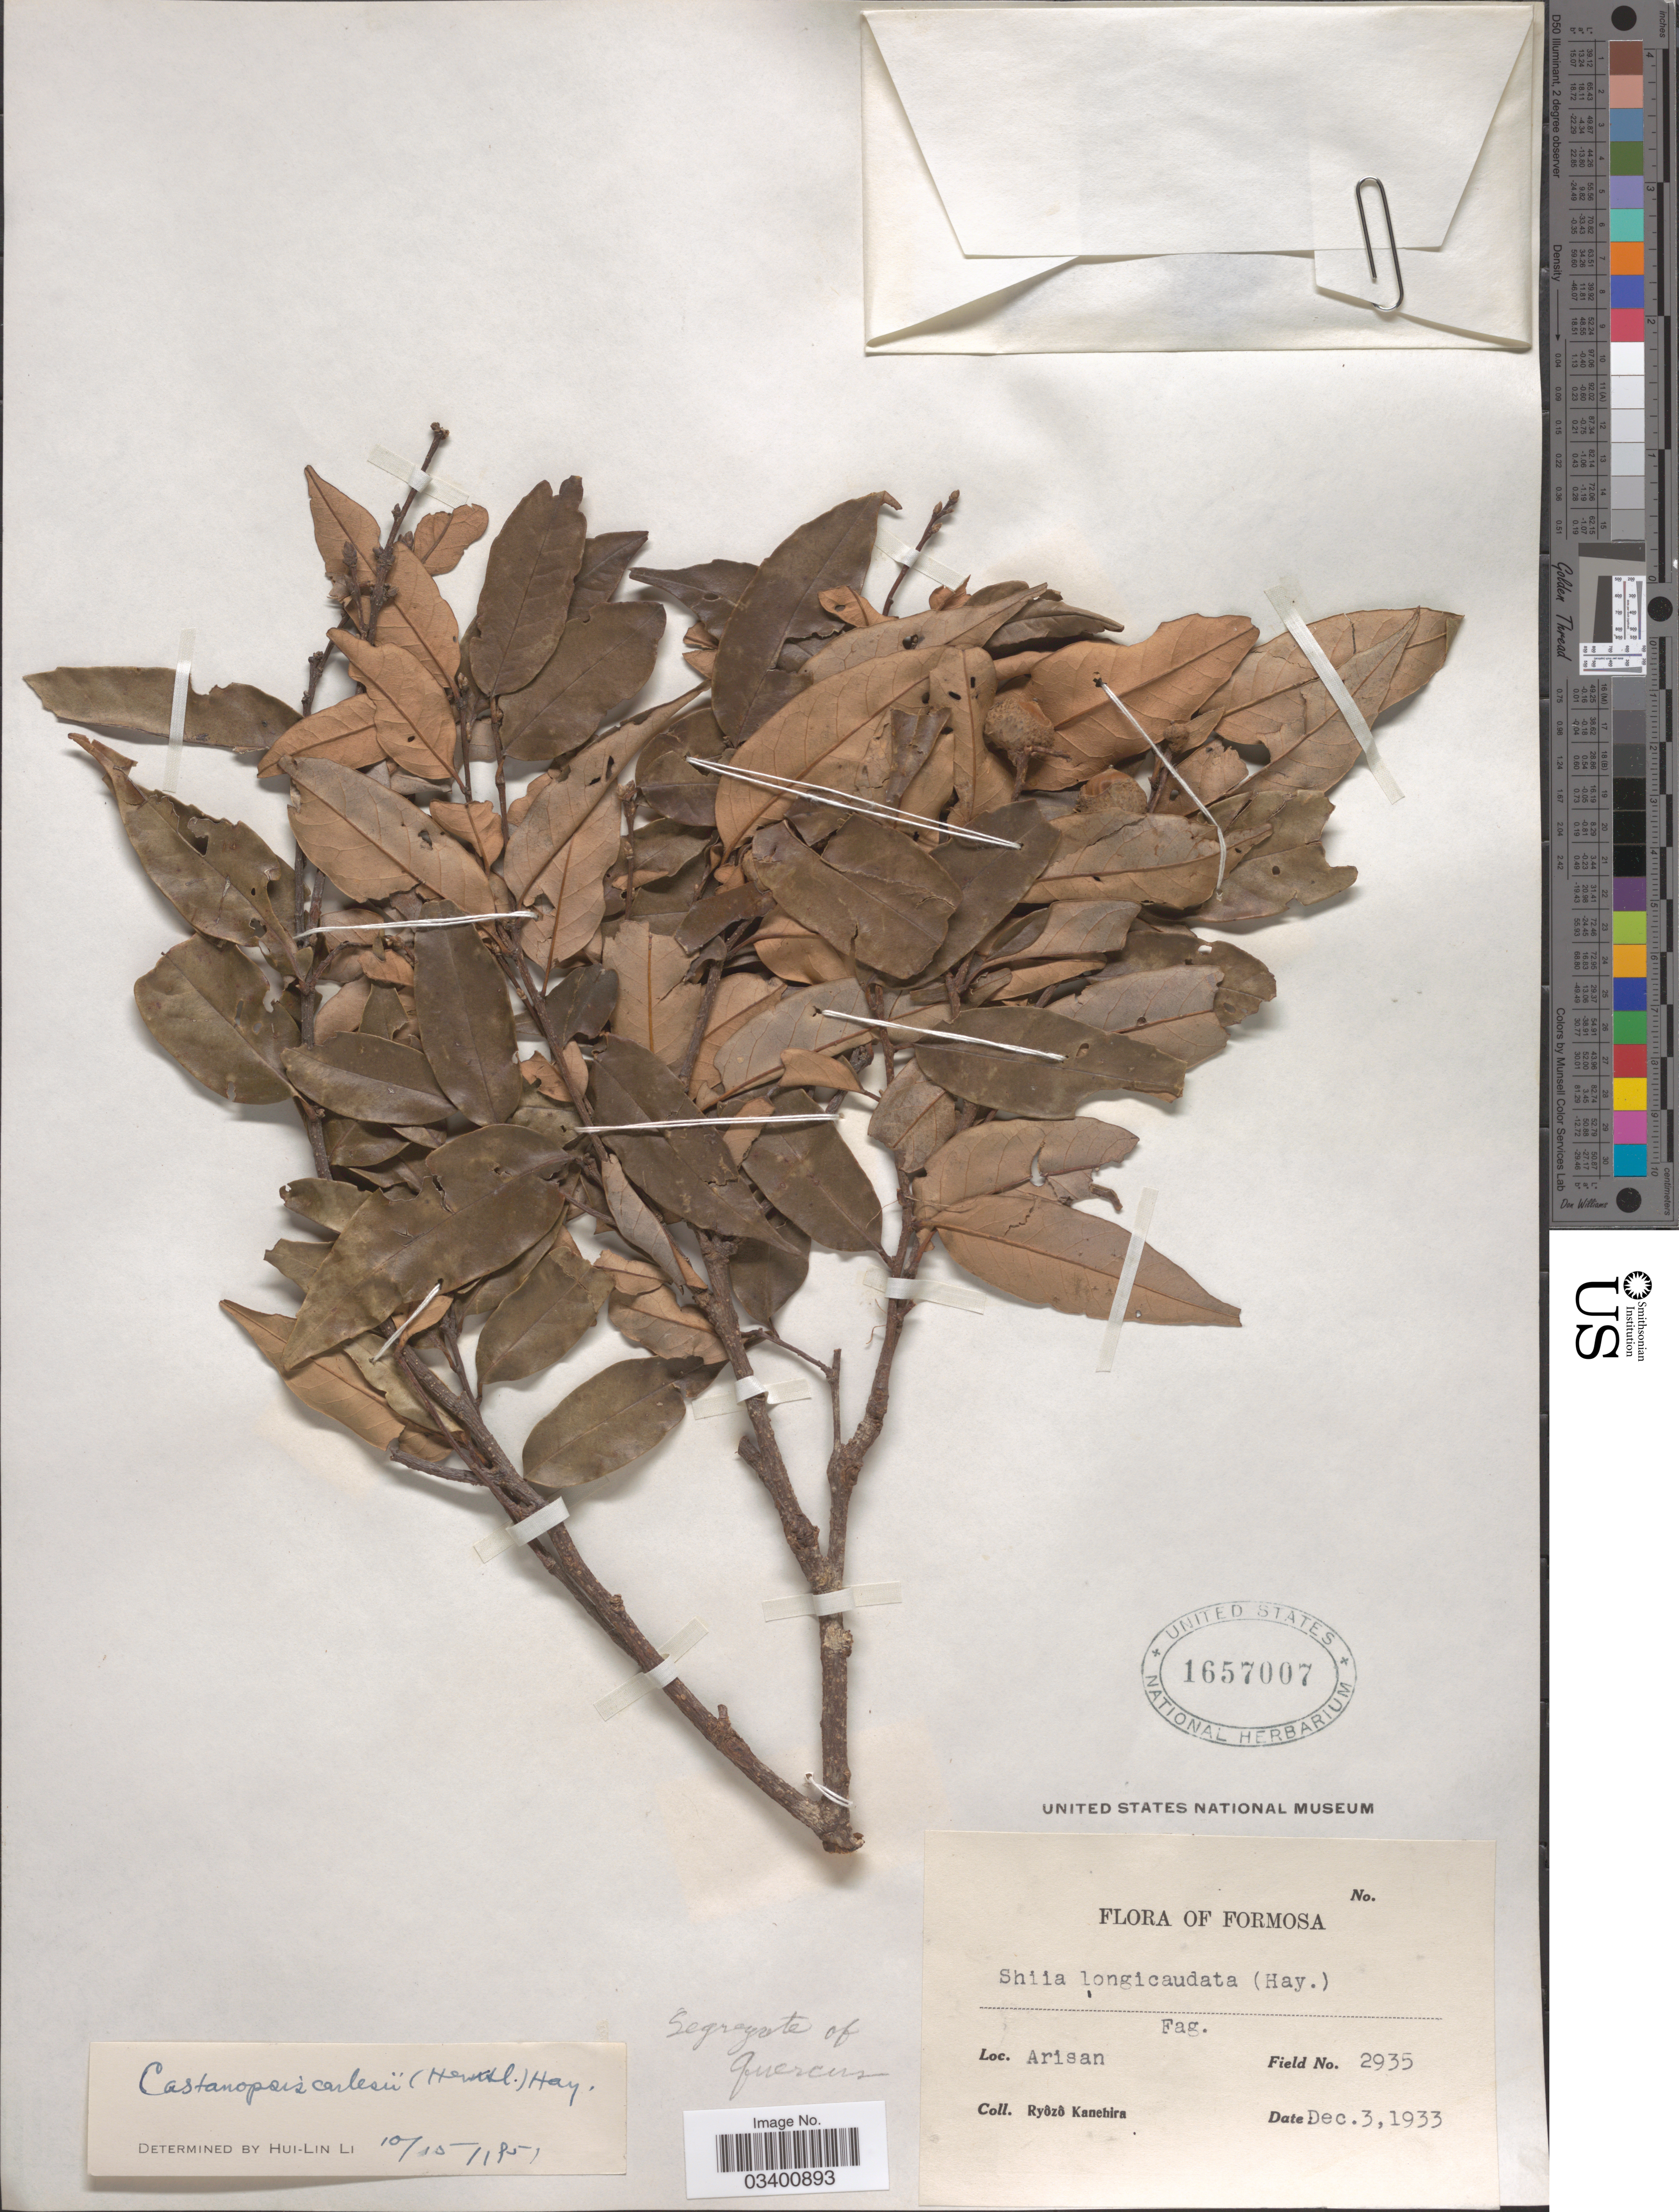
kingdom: Plantae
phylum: Tracheophyta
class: Magnoliopsida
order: Fagales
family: Fagaceae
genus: Castanopsis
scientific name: Castanopsis carlesii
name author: (Hemsl.) Hayata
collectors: R. Kanehira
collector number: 2935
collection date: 1933-12-03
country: Taiwan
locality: Formosa. Arisan.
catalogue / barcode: US 1657007